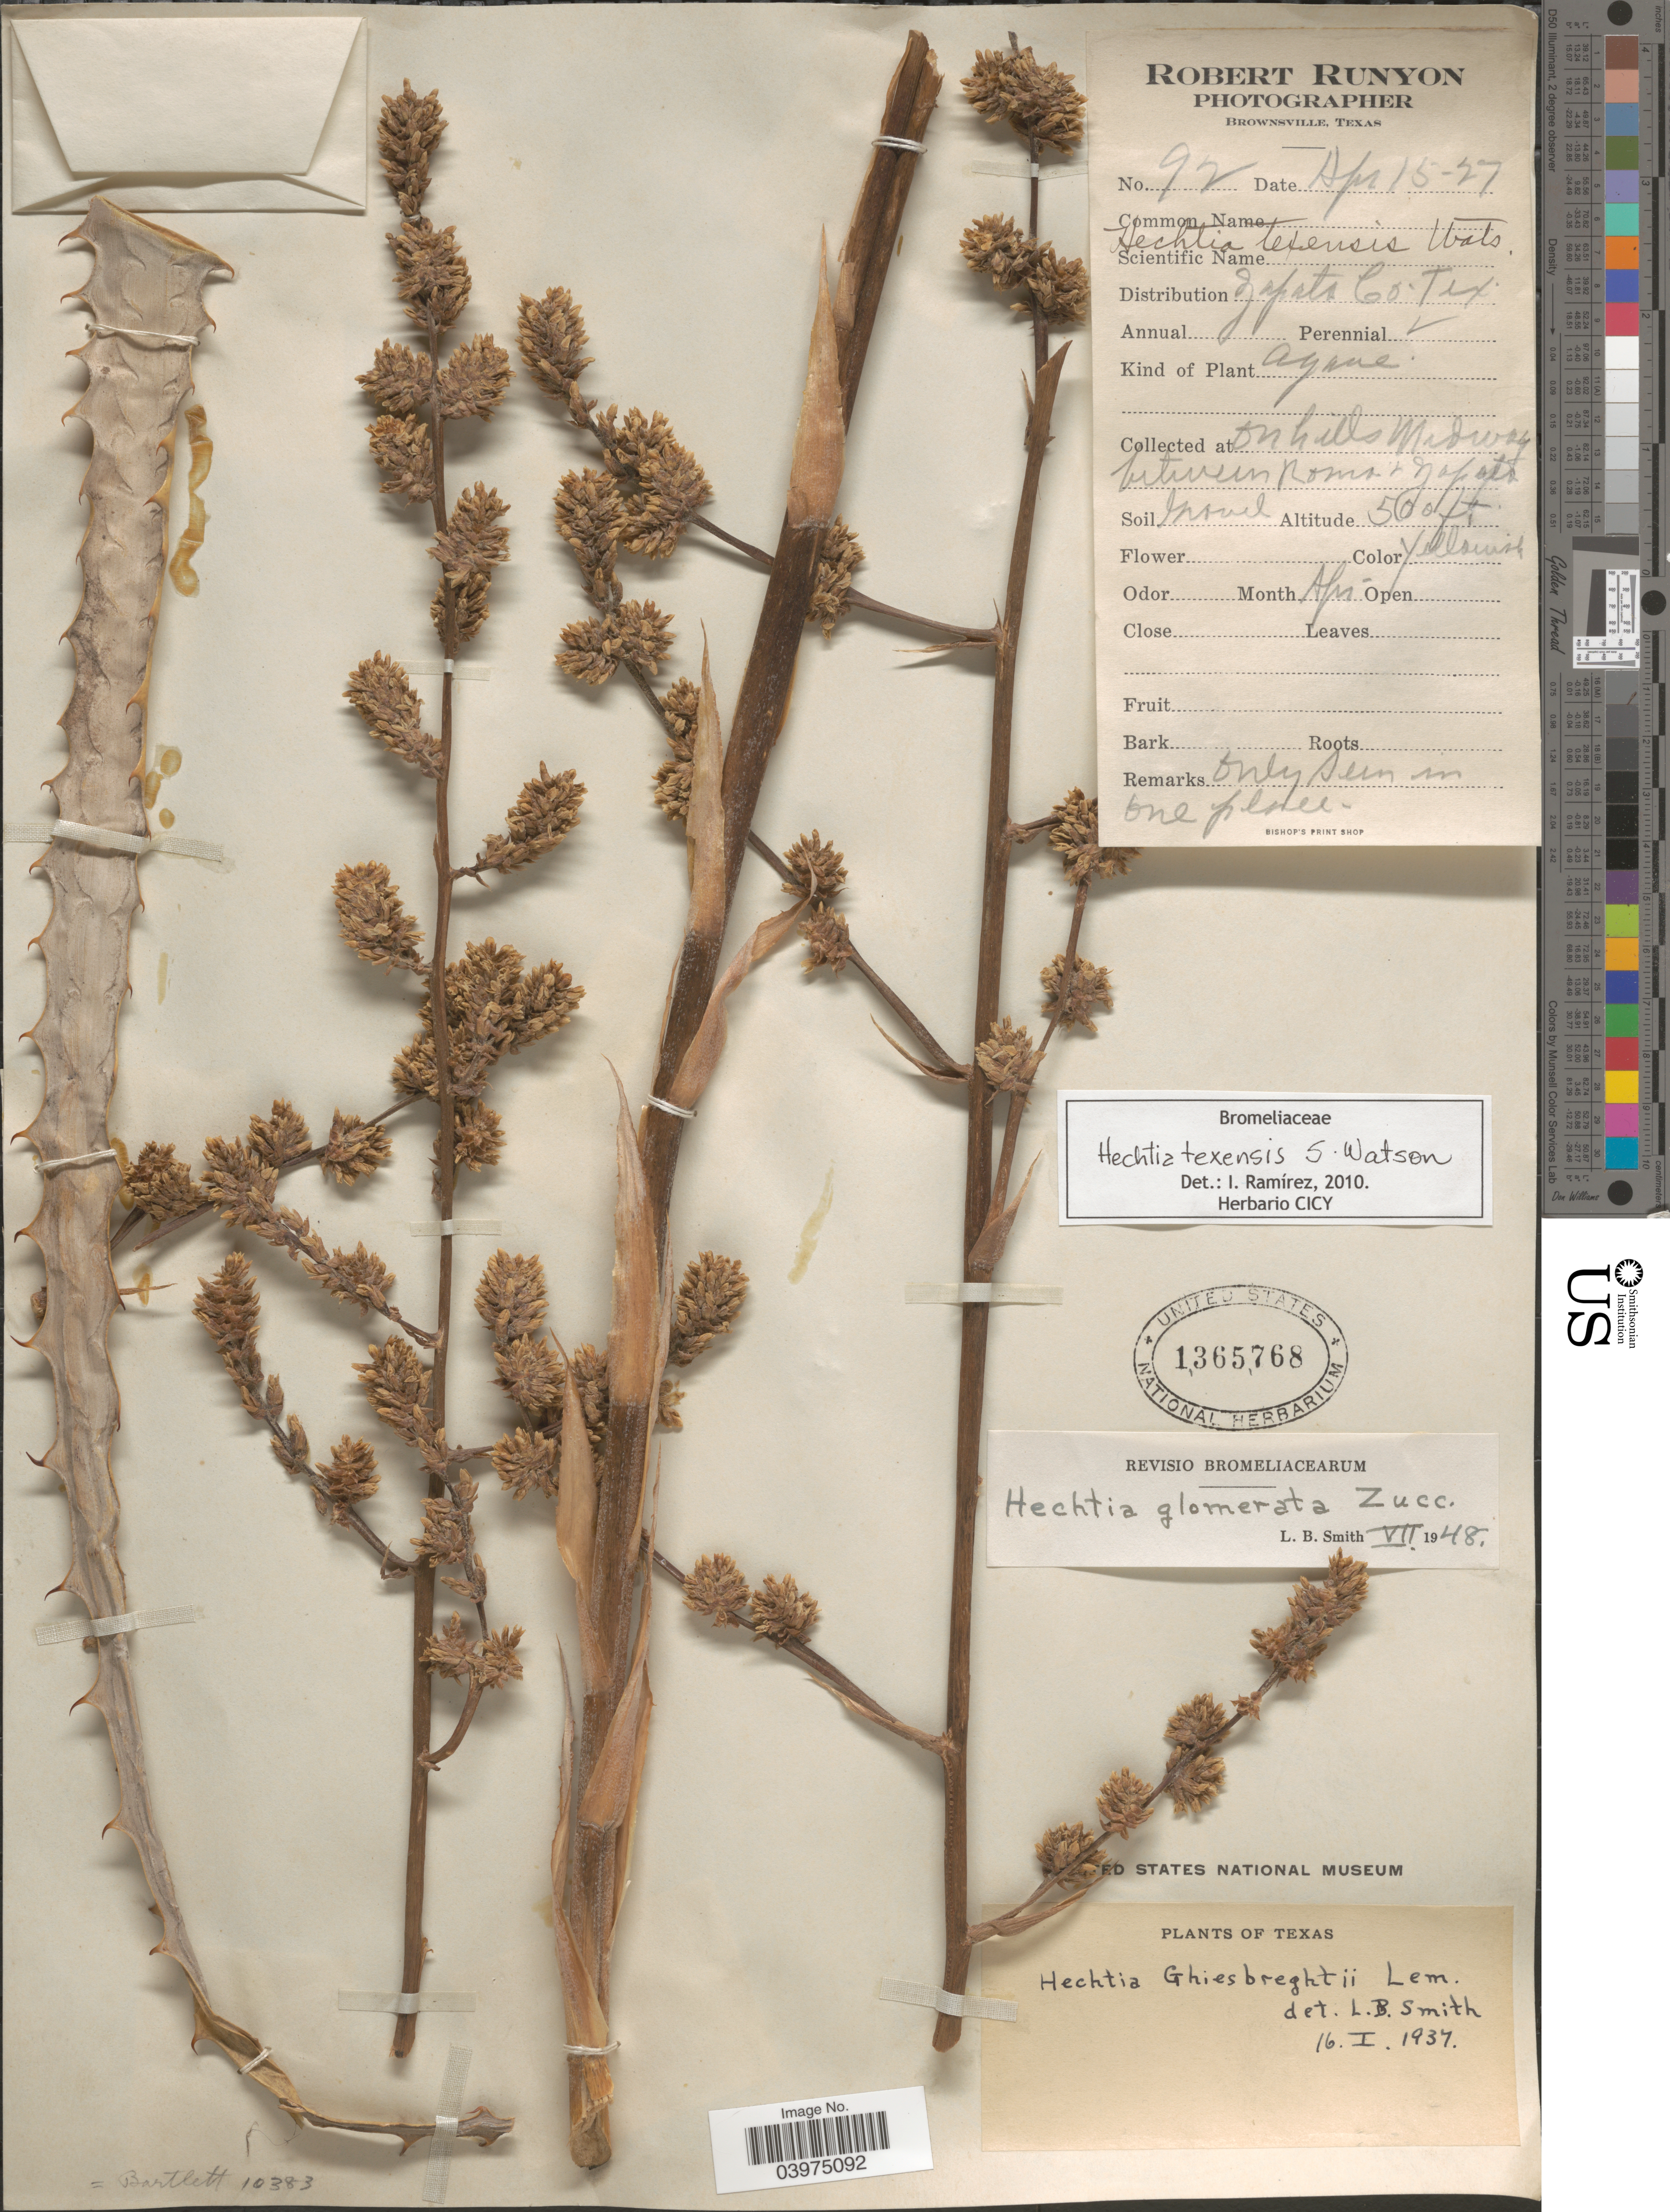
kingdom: Plantae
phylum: Tracheophyta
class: Liliopsida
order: Poales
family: Bromeliaceae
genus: Hechtia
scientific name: Hechtia sp.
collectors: R. Runyon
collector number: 92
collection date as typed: Transcribed d/m/y: 15/4/27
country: United States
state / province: Texas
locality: Zapata Co. On hills midway between Roma & Zapata.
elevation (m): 152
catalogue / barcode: US 1365768